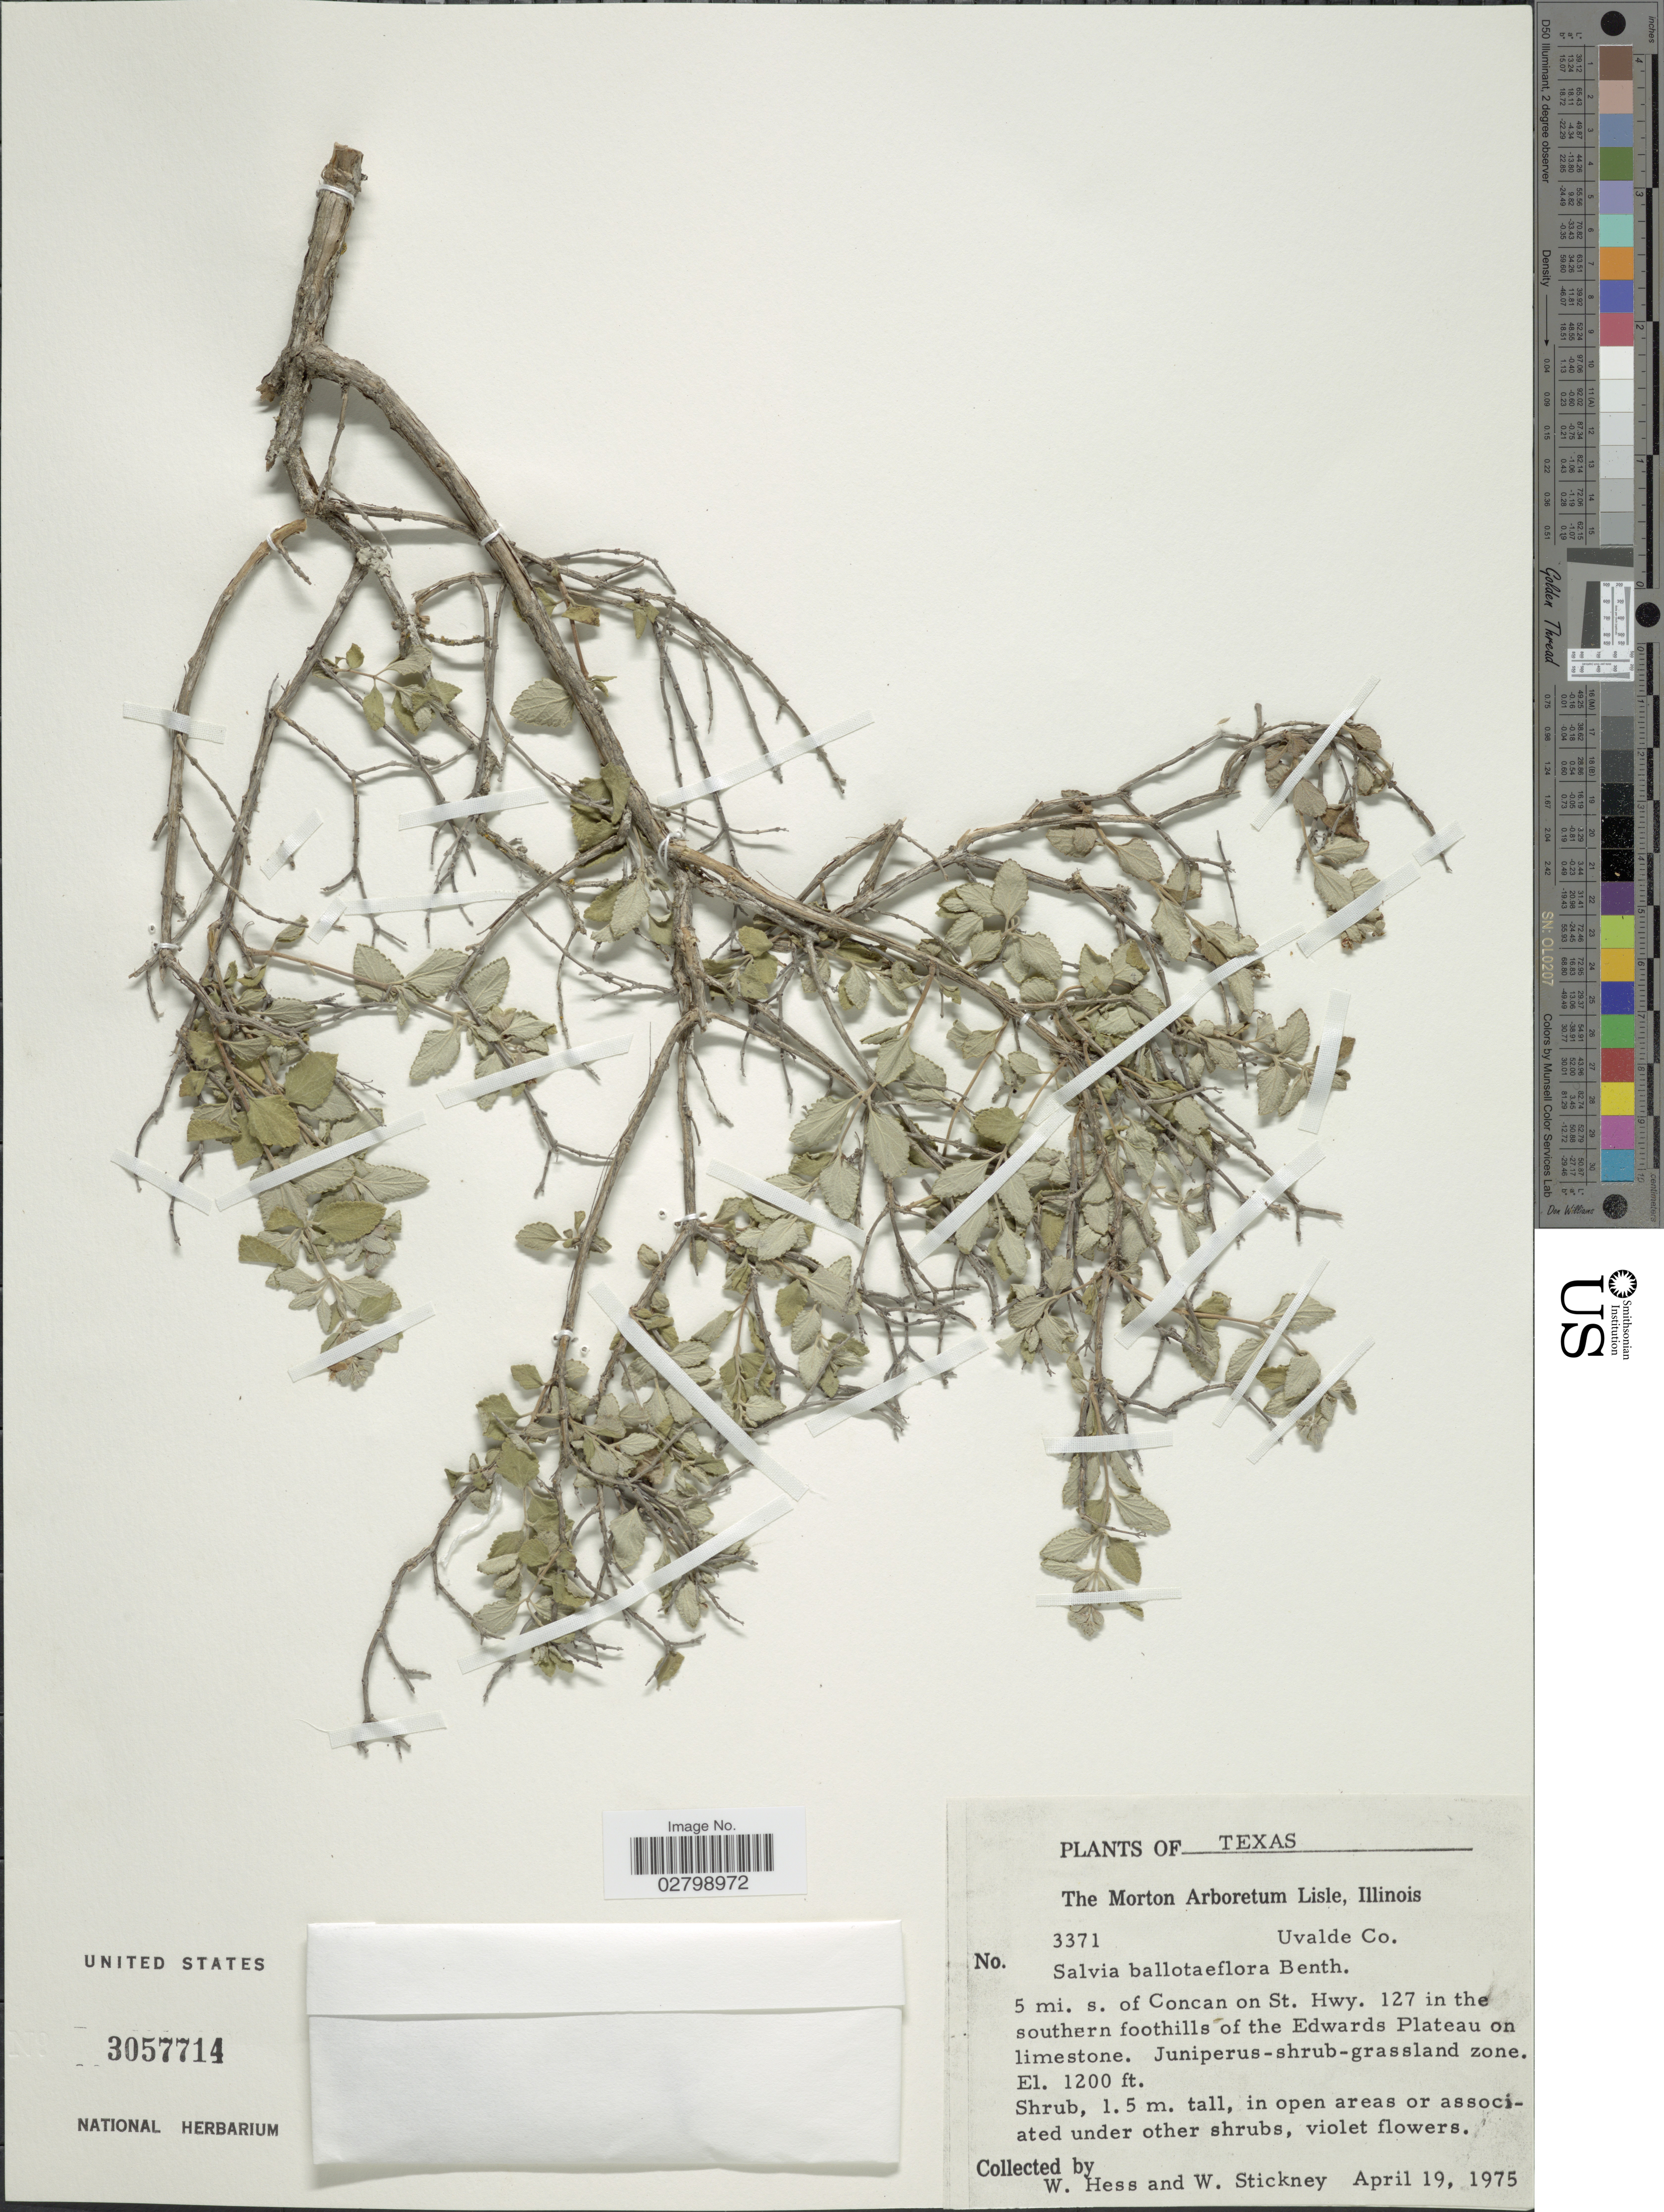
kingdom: Plantae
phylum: Tracheophyta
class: Magnoliopsida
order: Lamiales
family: Lamiaceae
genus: Salvia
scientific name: Salvia ballotiflora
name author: Benth.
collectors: W. Hess & W. Stickney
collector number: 3371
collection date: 1975-04-19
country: United States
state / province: Texas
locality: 5 mi. s. of Concan on St. Hwy. 127 in the southern foothills of the Edwards Plateau on limestone.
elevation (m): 366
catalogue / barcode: US 3057714